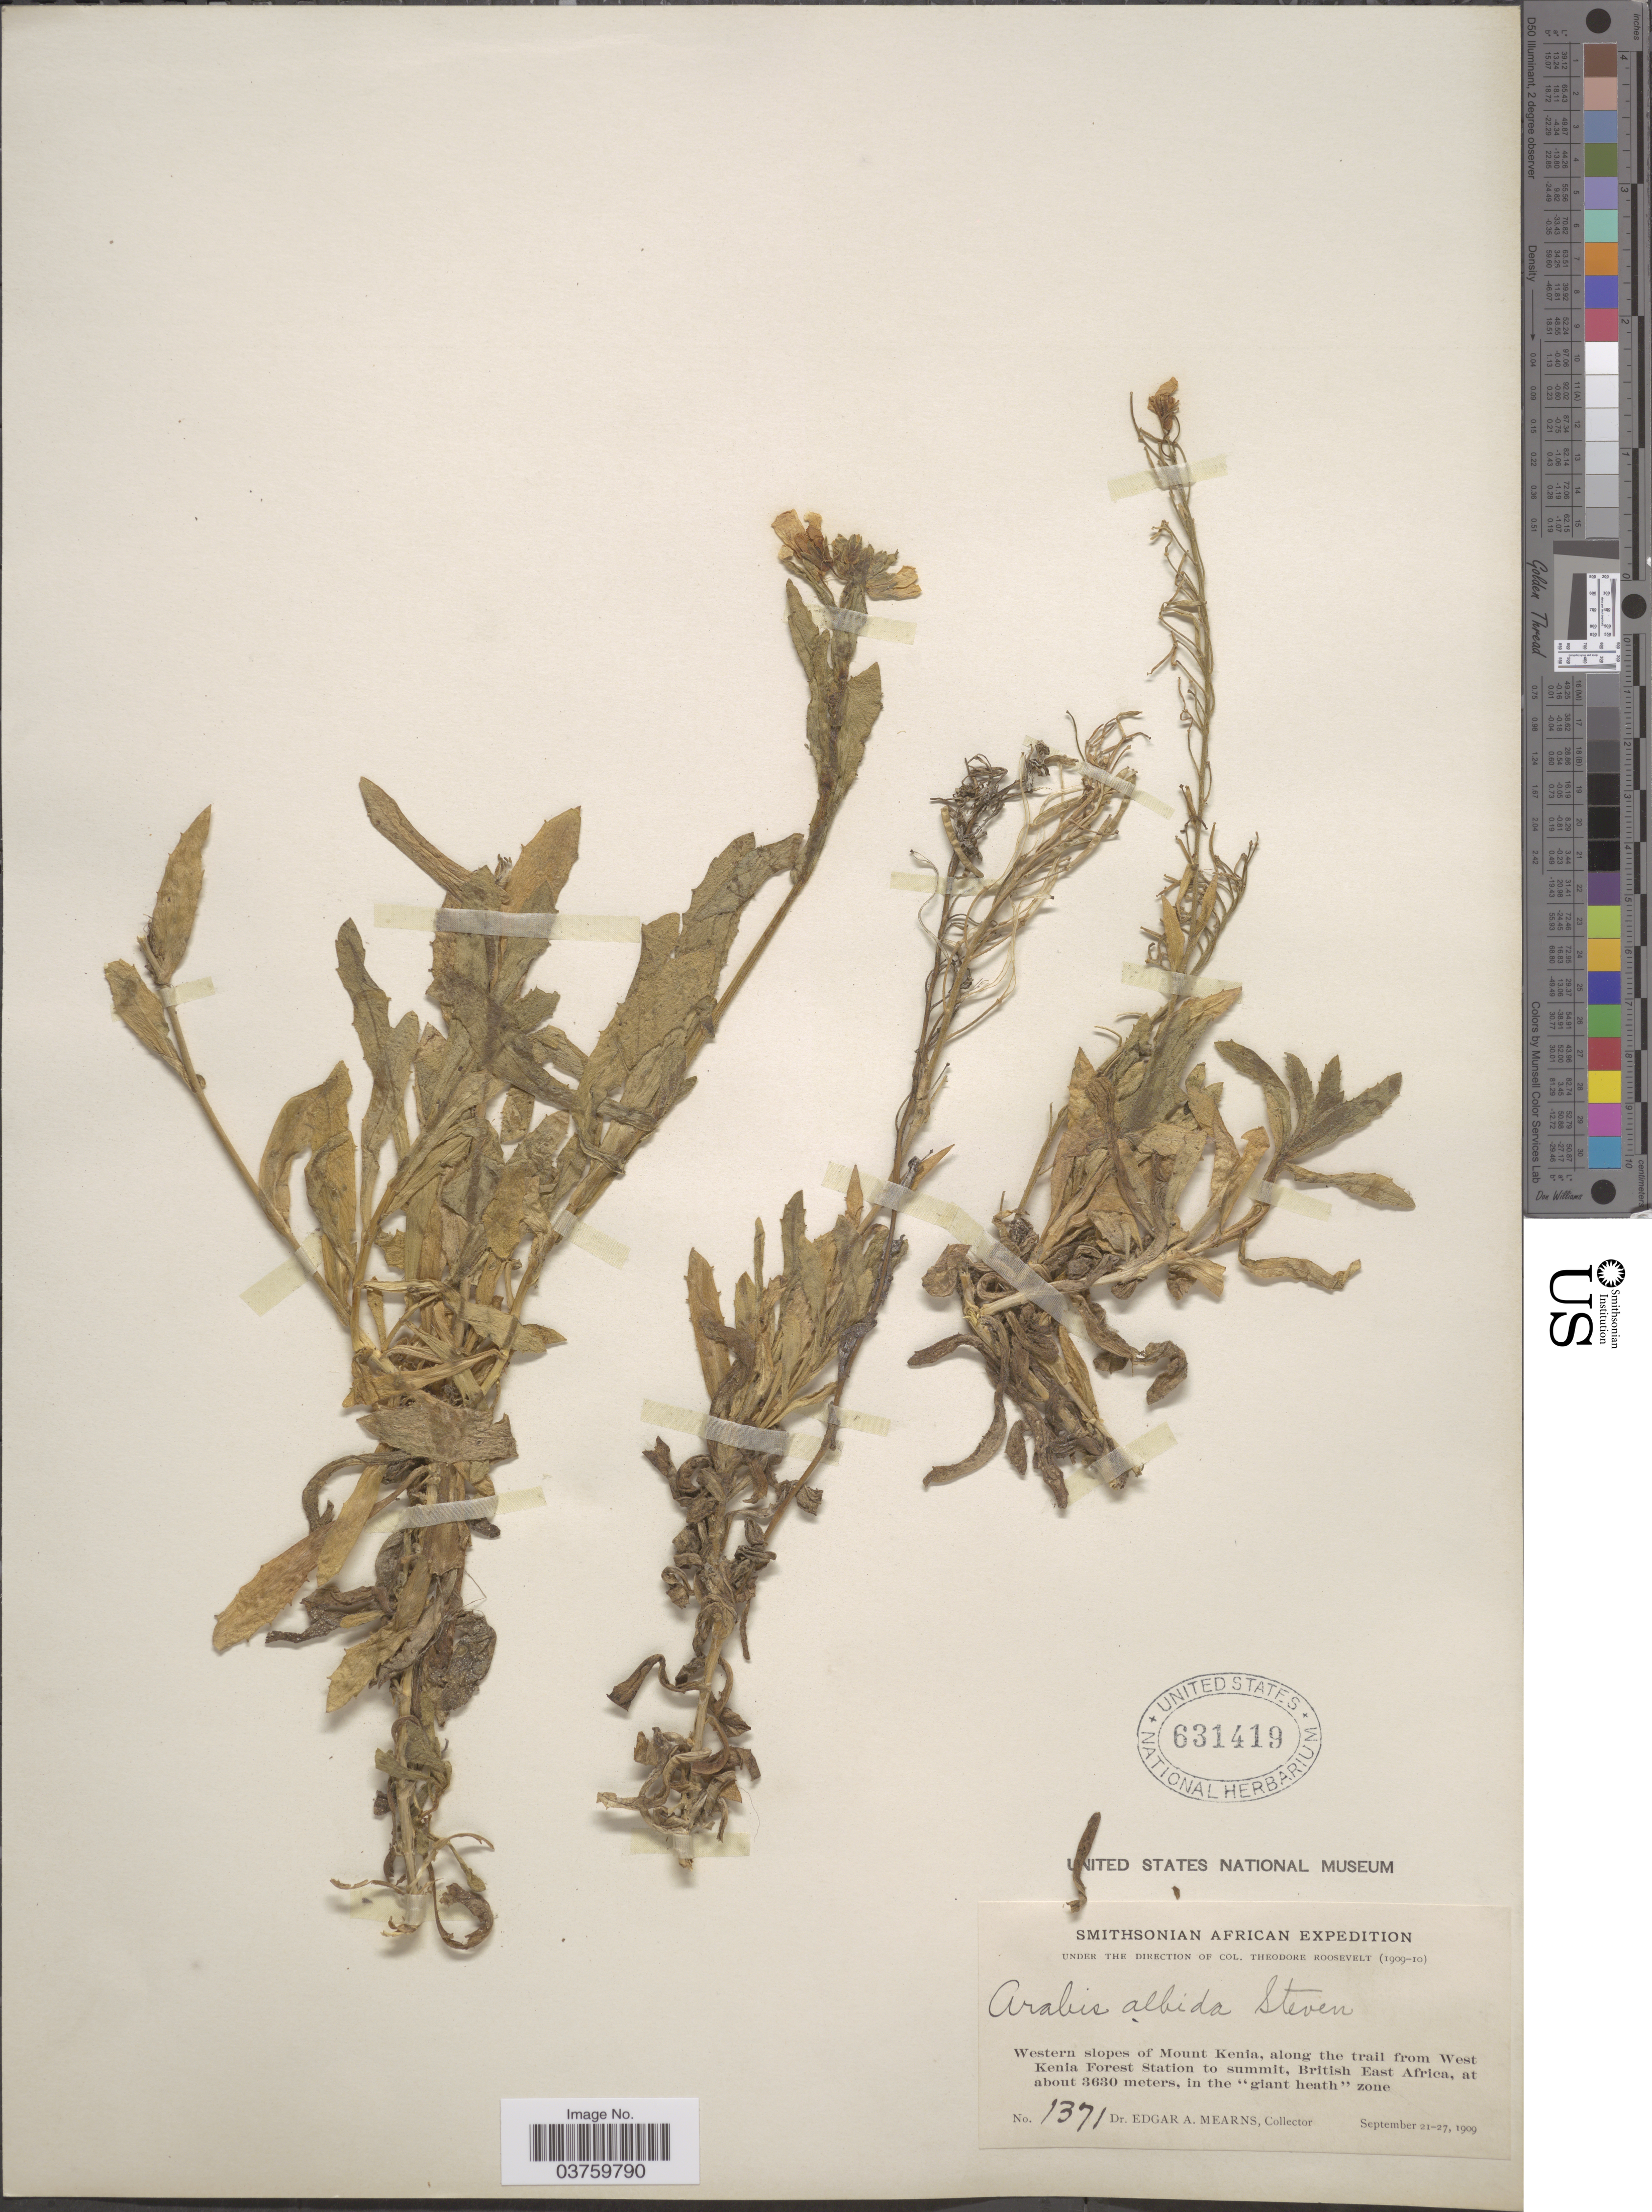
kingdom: Plantae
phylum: Tracheophyta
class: Magnoliopsida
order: Brassicales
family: Brassicaceae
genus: Arabis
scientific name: Arabis albida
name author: Steven ex Fisch.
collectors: E. A. Mearns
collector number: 1371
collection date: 1909-09-21/1909-09-27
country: Kenya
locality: Western slopes of Mount Kenia, along the trail from West Kenia Forest Station to summit, British East Africa, in the "giant heath" zone.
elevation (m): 3630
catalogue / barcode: US 631419